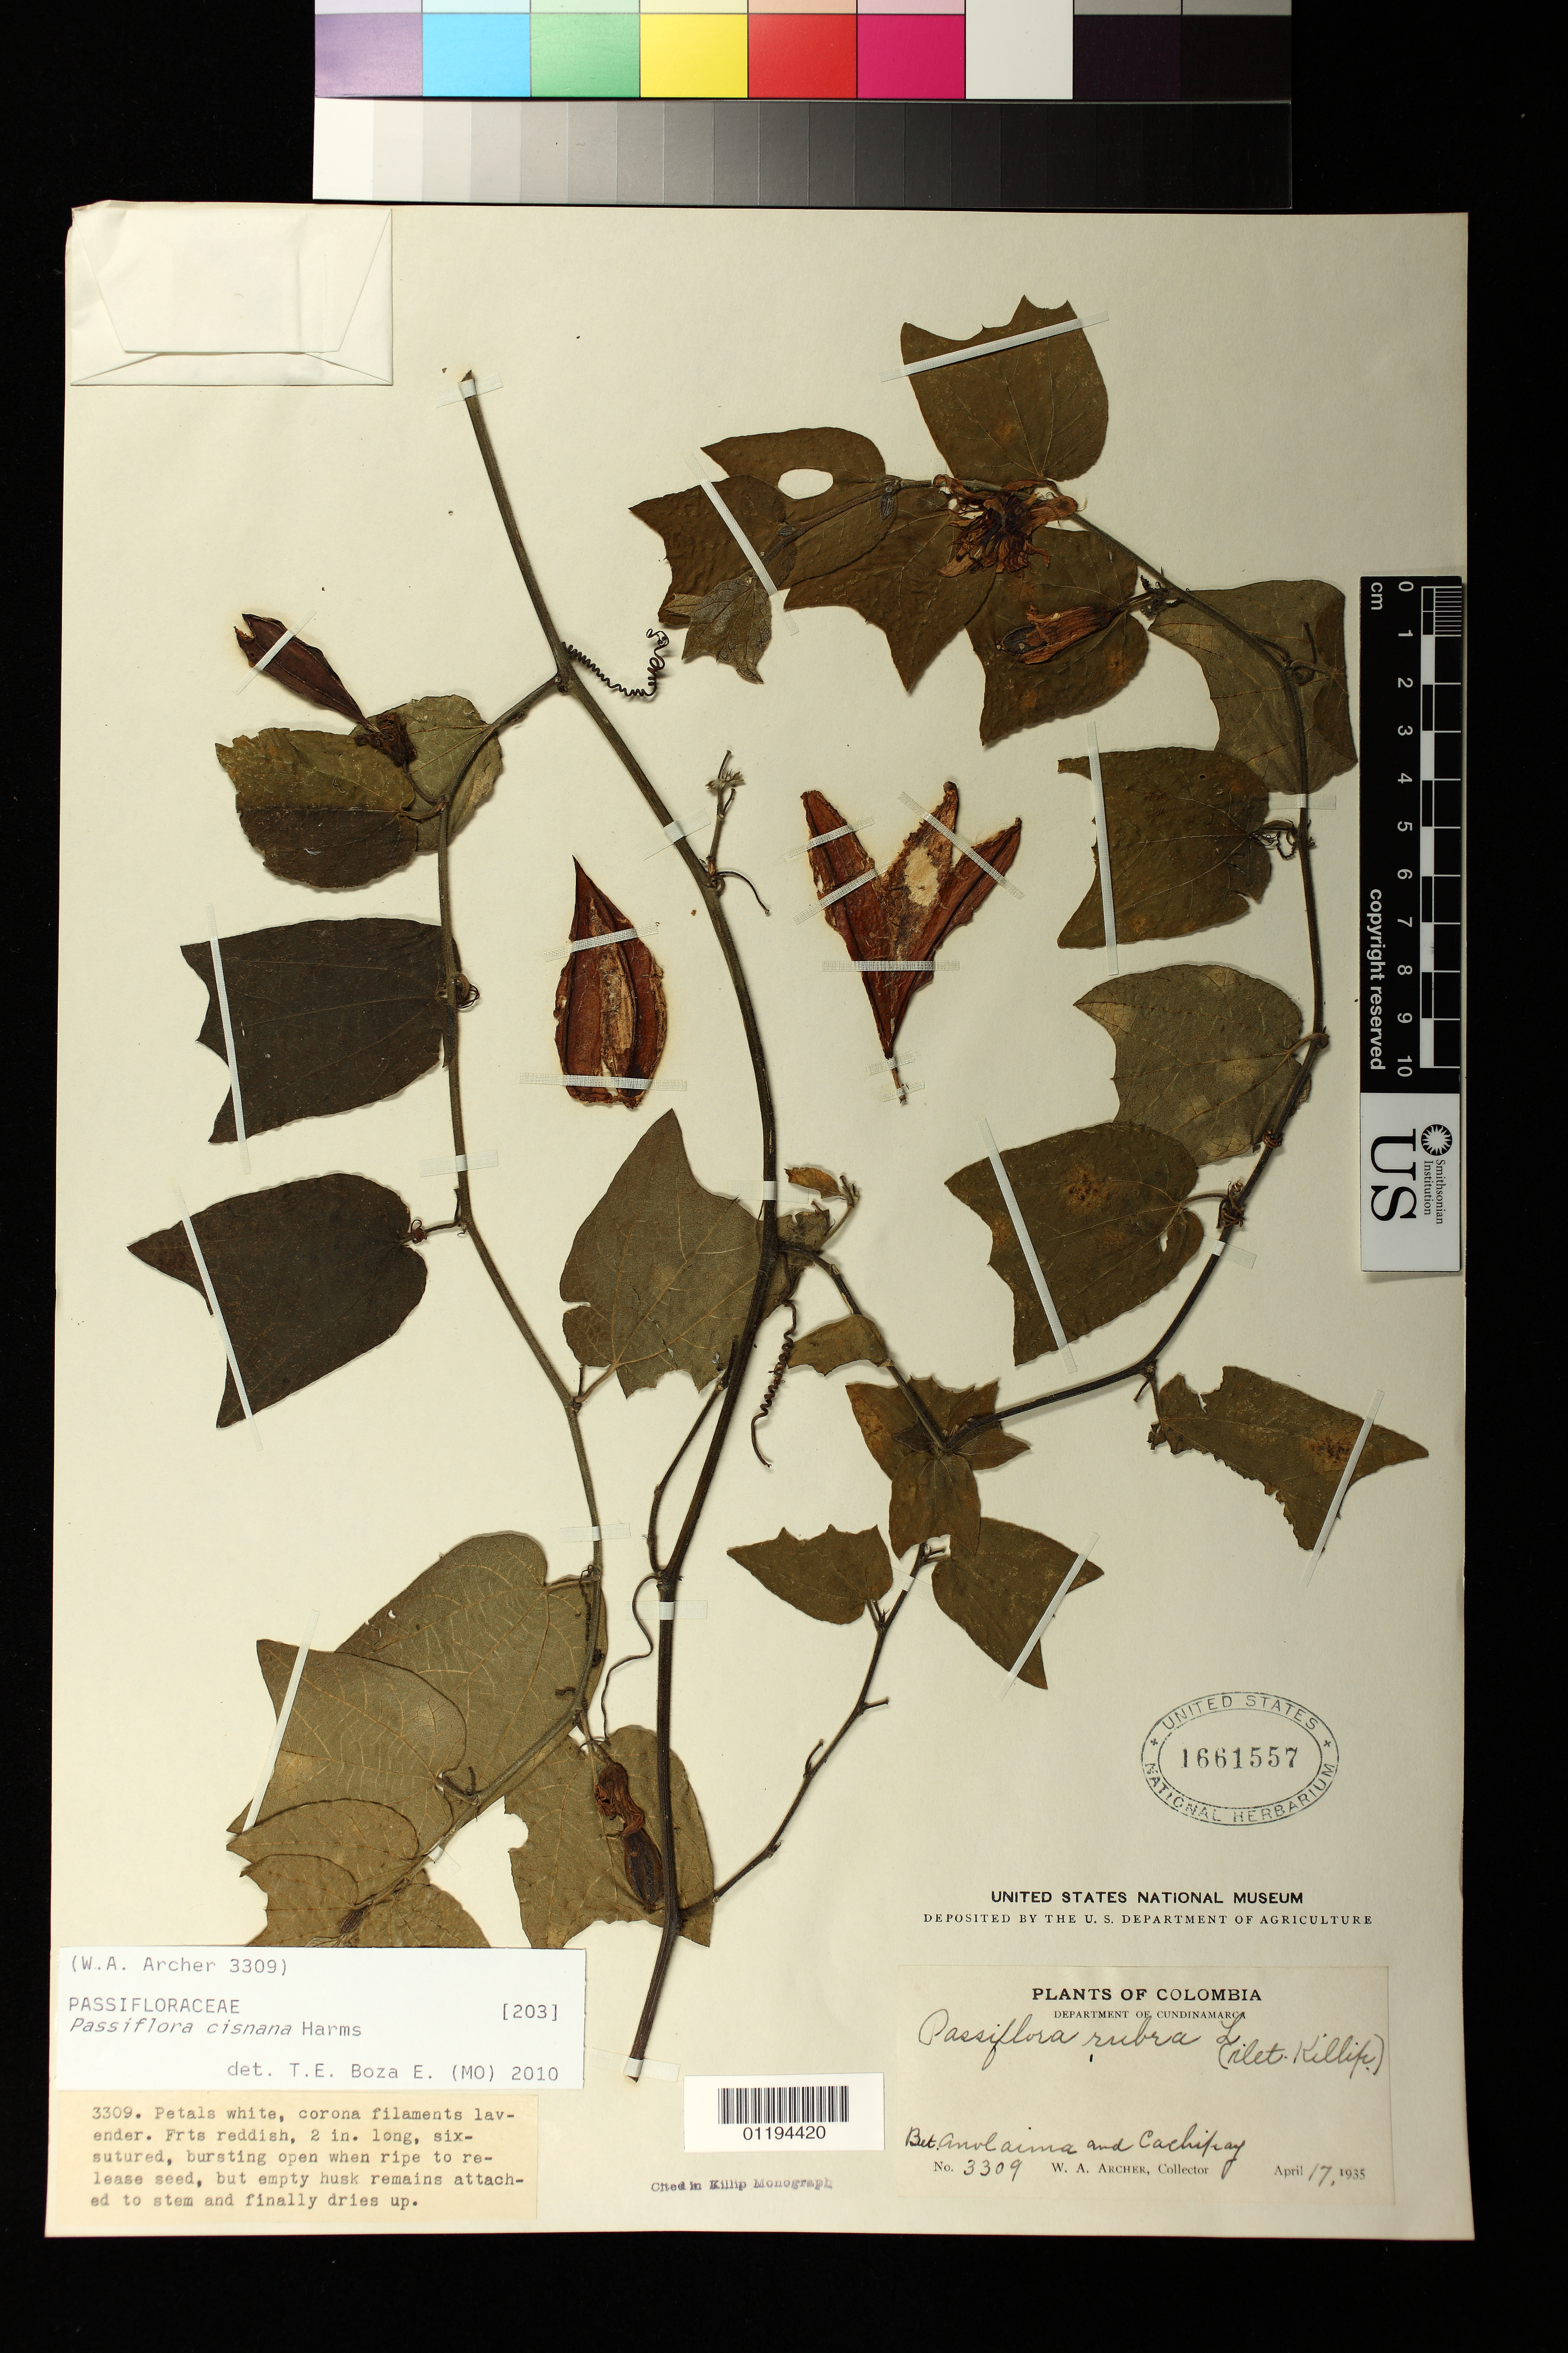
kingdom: Plantae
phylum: Tracheophyta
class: Magnoliopsida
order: Malpighiales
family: Passifloraceae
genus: Passiflora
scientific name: Passiflora cisnana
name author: Harms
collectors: W. A. Archer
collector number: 3309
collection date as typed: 17 Apr 1935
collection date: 1935-04-17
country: Colombia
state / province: Cundinamarca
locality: Bet. [between] Anolaima and Cachipay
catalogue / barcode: US 1661557